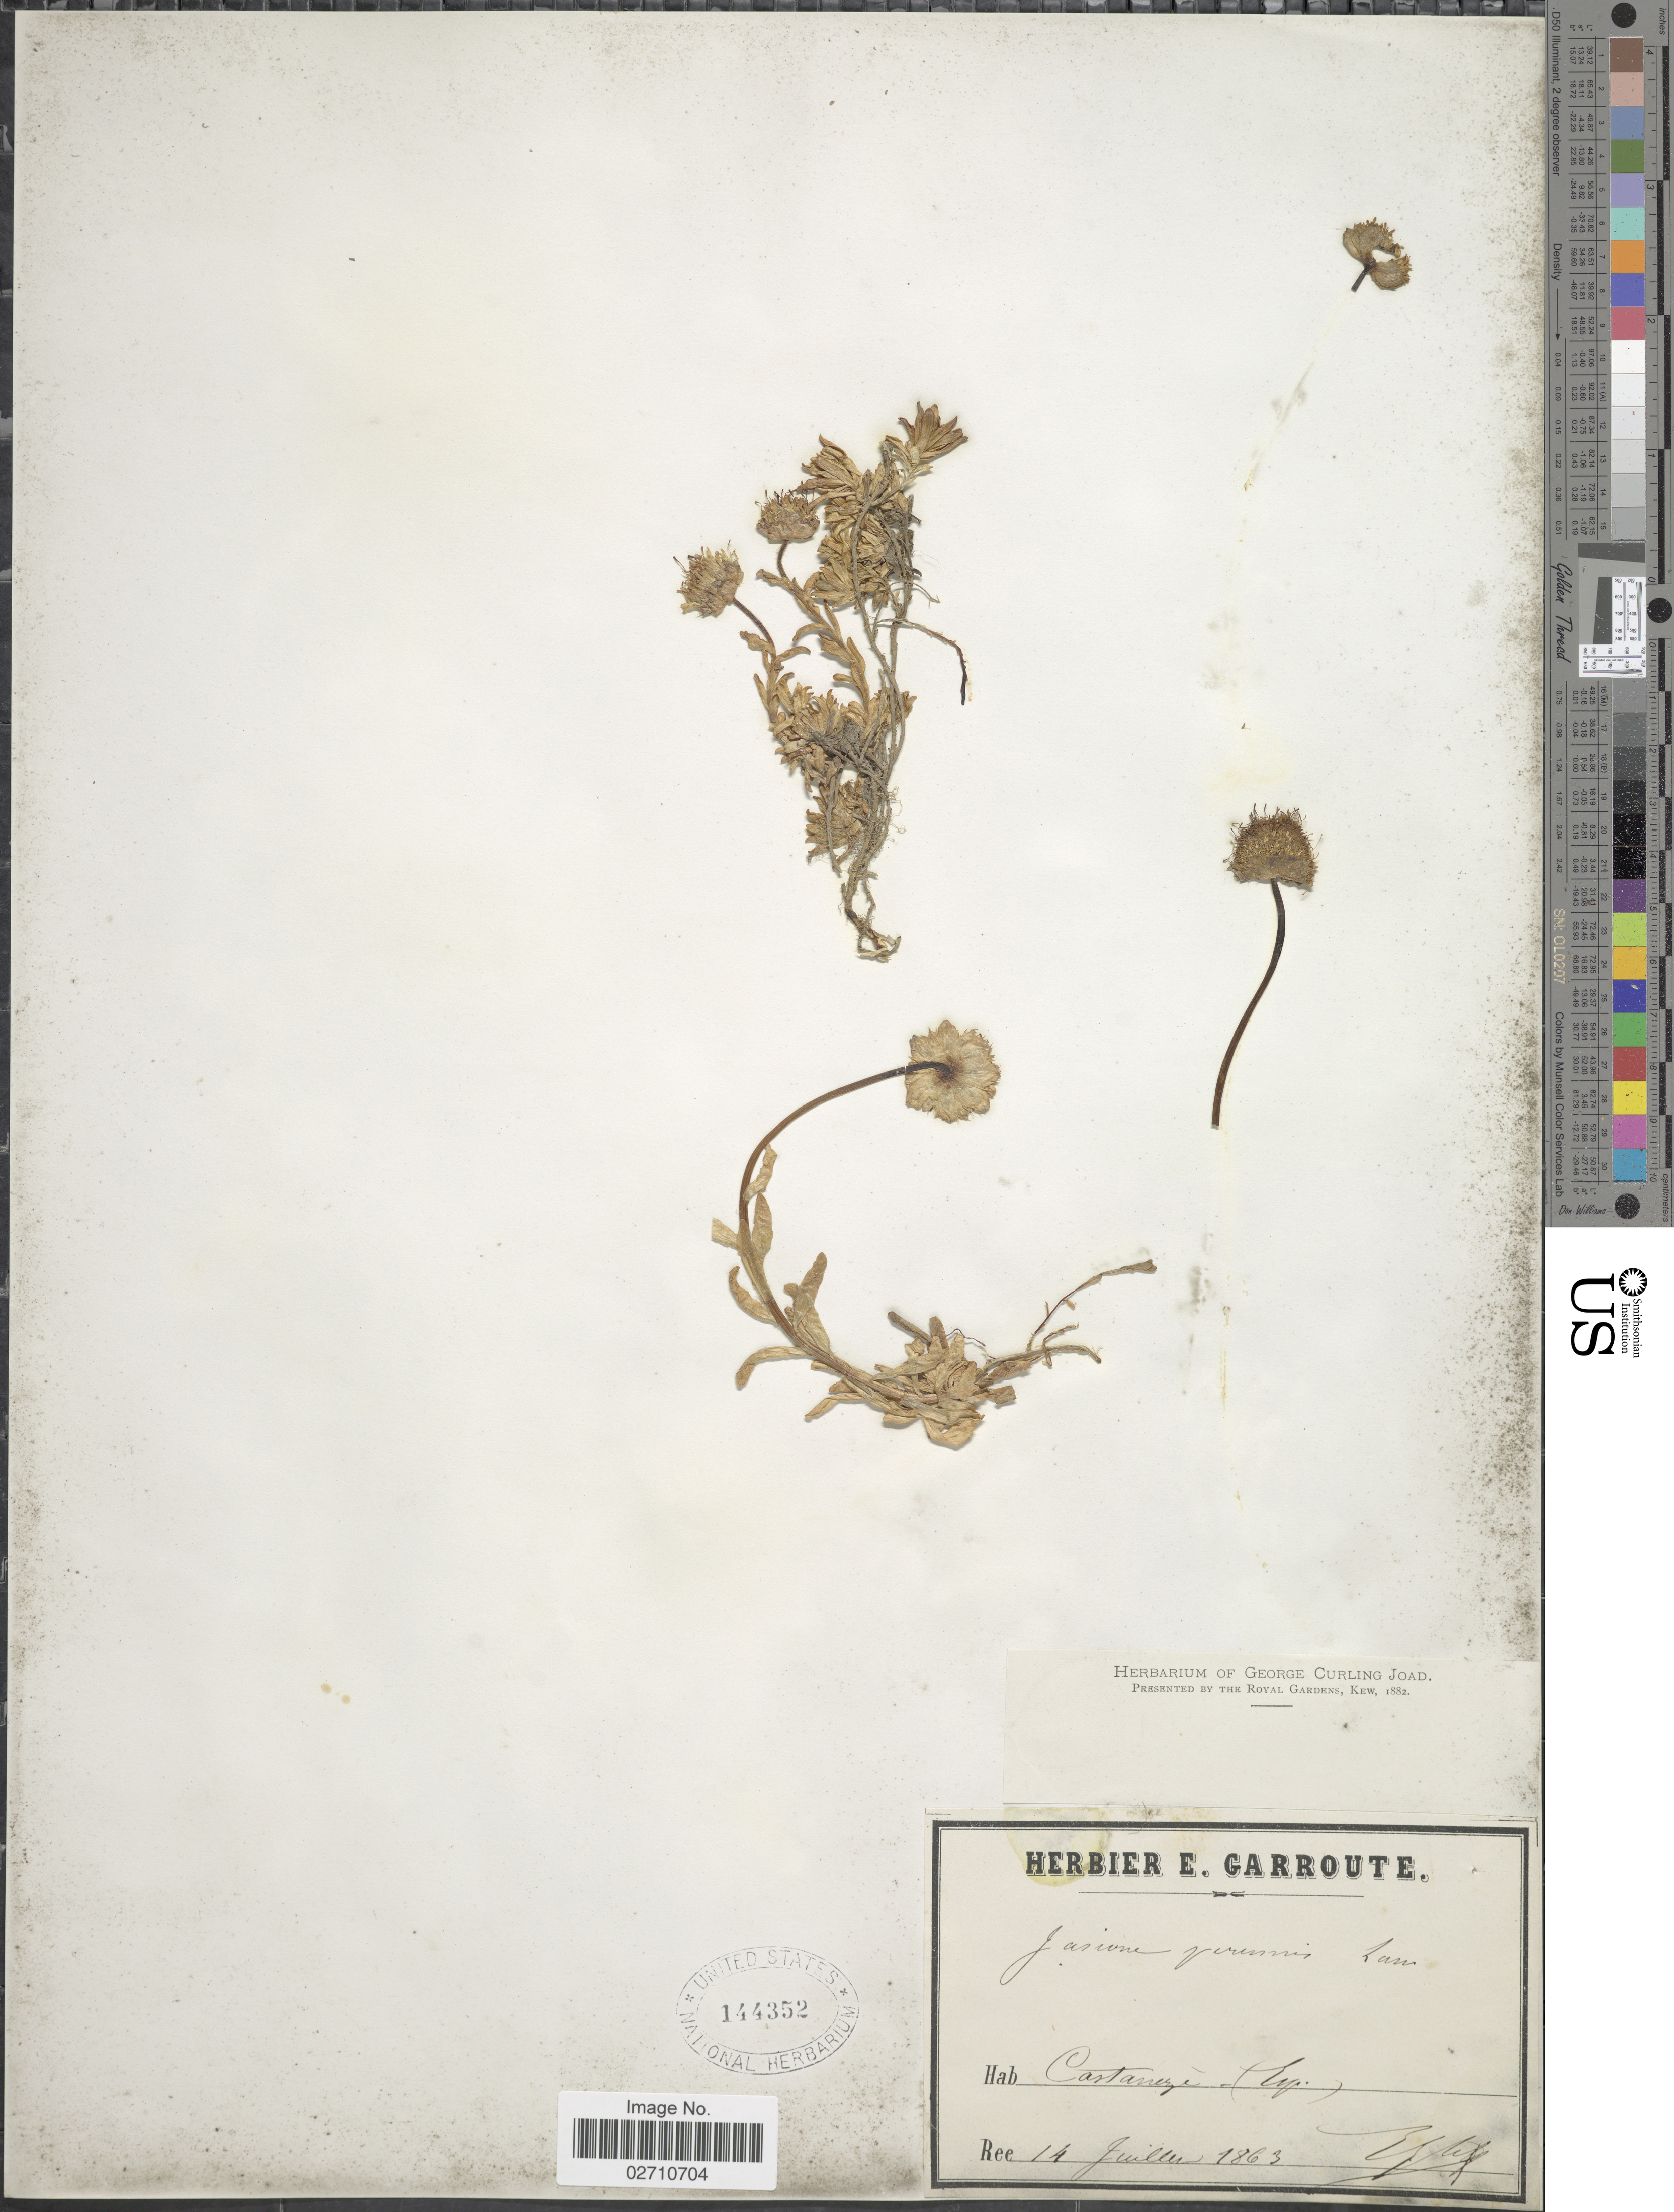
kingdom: Plantae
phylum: Tracheophyta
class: Magnoliopsida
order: Asterales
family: Campanulaceae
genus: Jasione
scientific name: Jasione perennis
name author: (L. f.) Lam.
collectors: E. Garroute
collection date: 1863-07-14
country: France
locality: Castaneze (Ep) [interpreted]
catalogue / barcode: US 144352